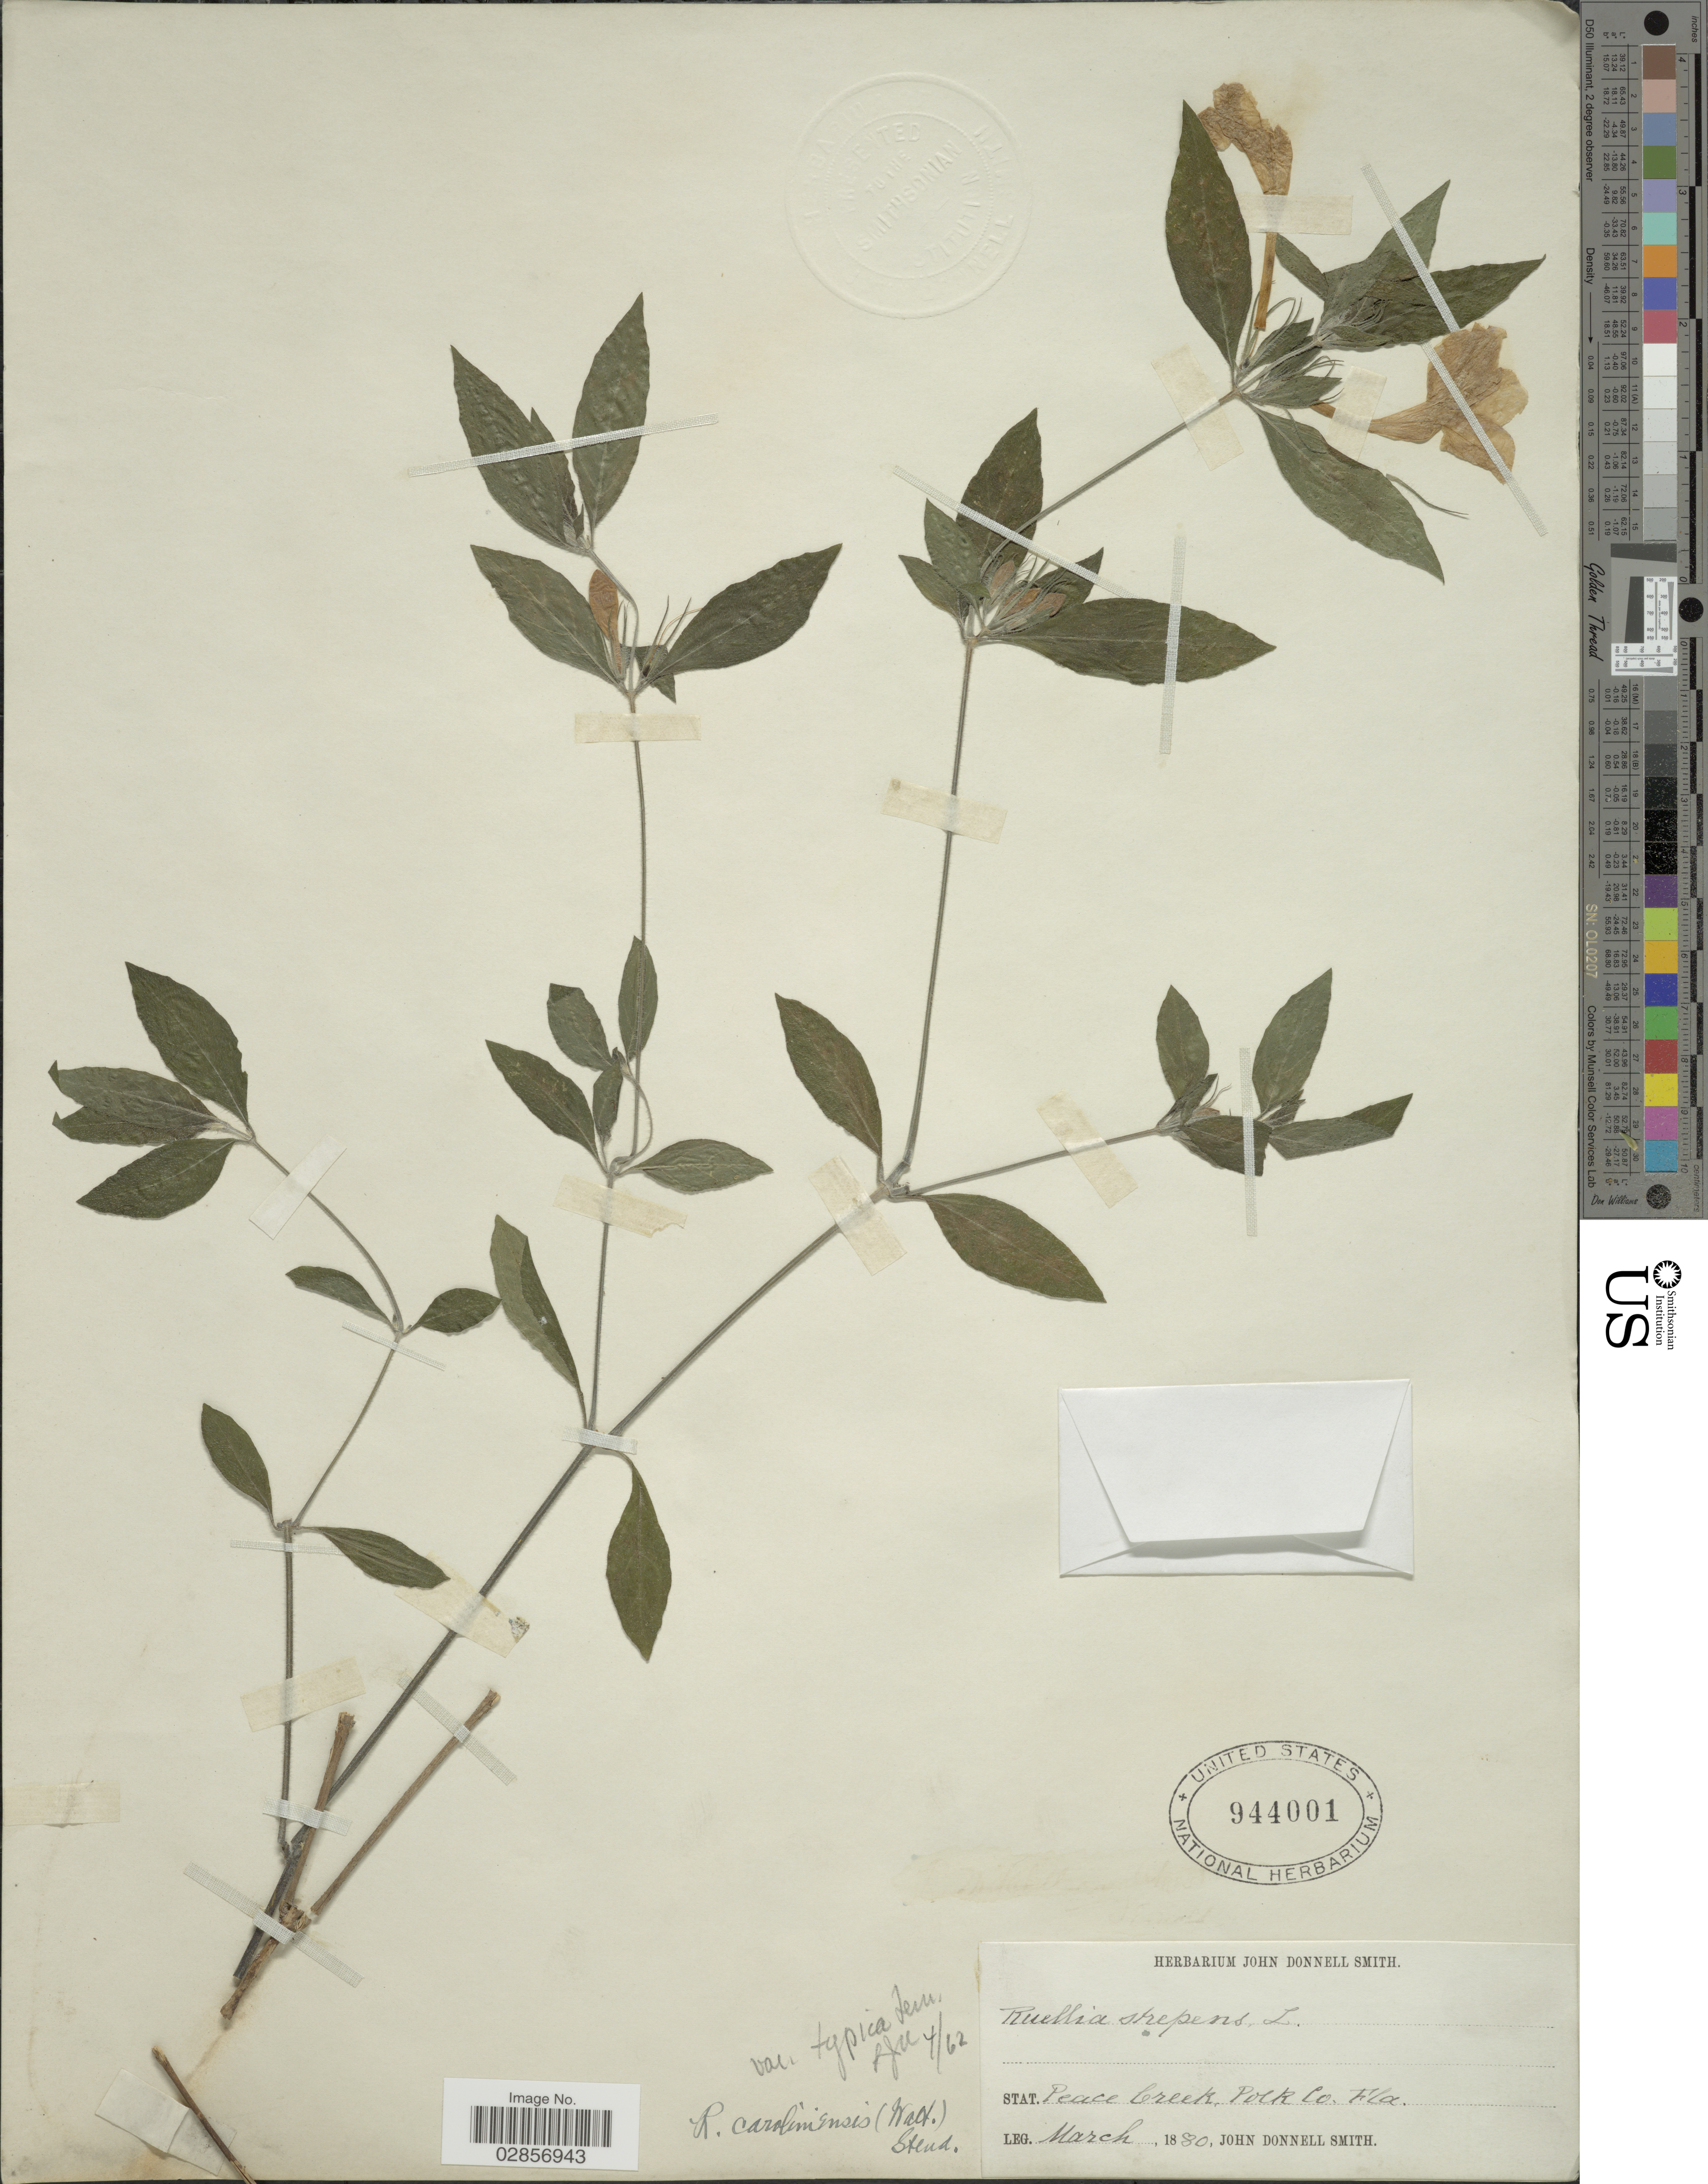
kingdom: Plantae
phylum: Tracheophyta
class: Magnoliopsida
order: Lamiales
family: Acanthaceae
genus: Ruellia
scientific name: Ruellia caroliniensis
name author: (J.F. Gmel.) Steud.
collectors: J. Donnell Smith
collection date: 1880-03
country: United States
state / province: Florida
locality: Stat. Peace Creek, Polk Co. Fla.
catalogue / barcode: US 944001